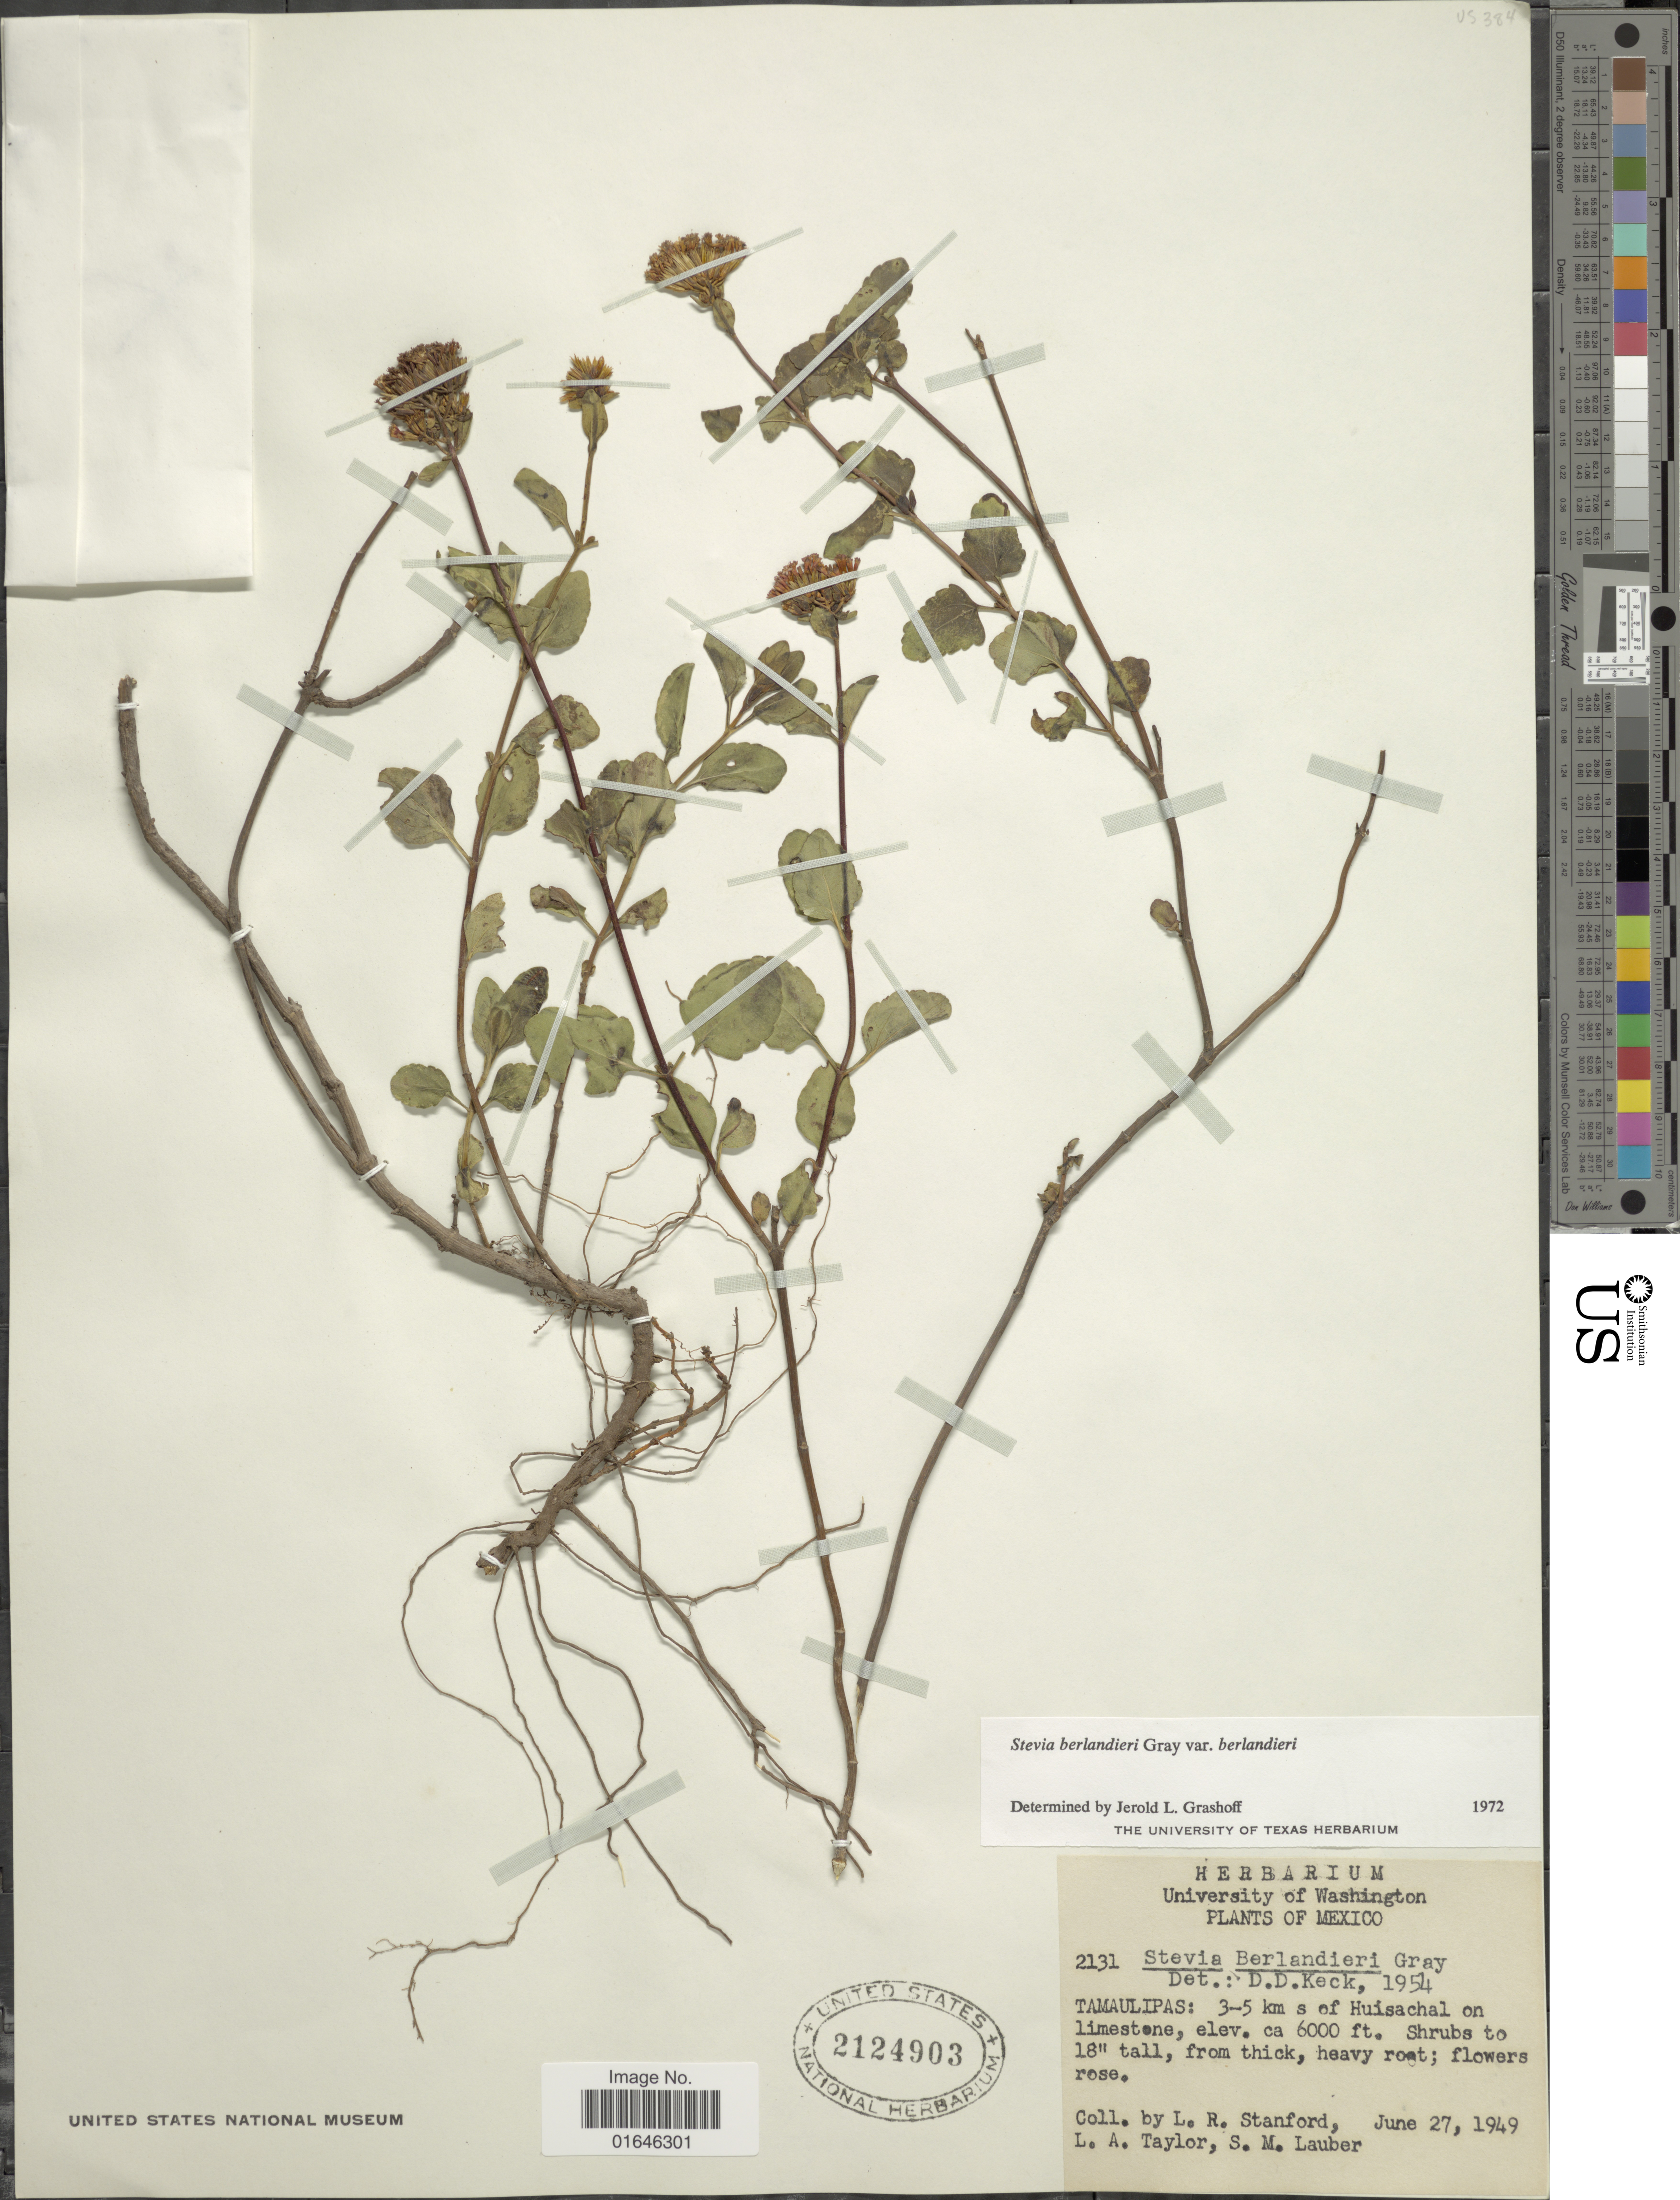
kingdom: Plantae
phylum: Tracheophyta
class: Magnoliopsida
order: Asterales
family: Asteraceae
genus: Stevia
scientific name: Stevia berlandieri var. berlandieri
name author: A. Gray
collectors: L. R. Stanford, L. A. Taylor & S. M. Lauber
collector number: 2131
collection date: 1949-06-27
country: Mexico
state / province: Tamaulipas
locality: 3-5 km s of Huisachal on limestone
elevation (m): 1829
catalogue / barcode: US 2124903